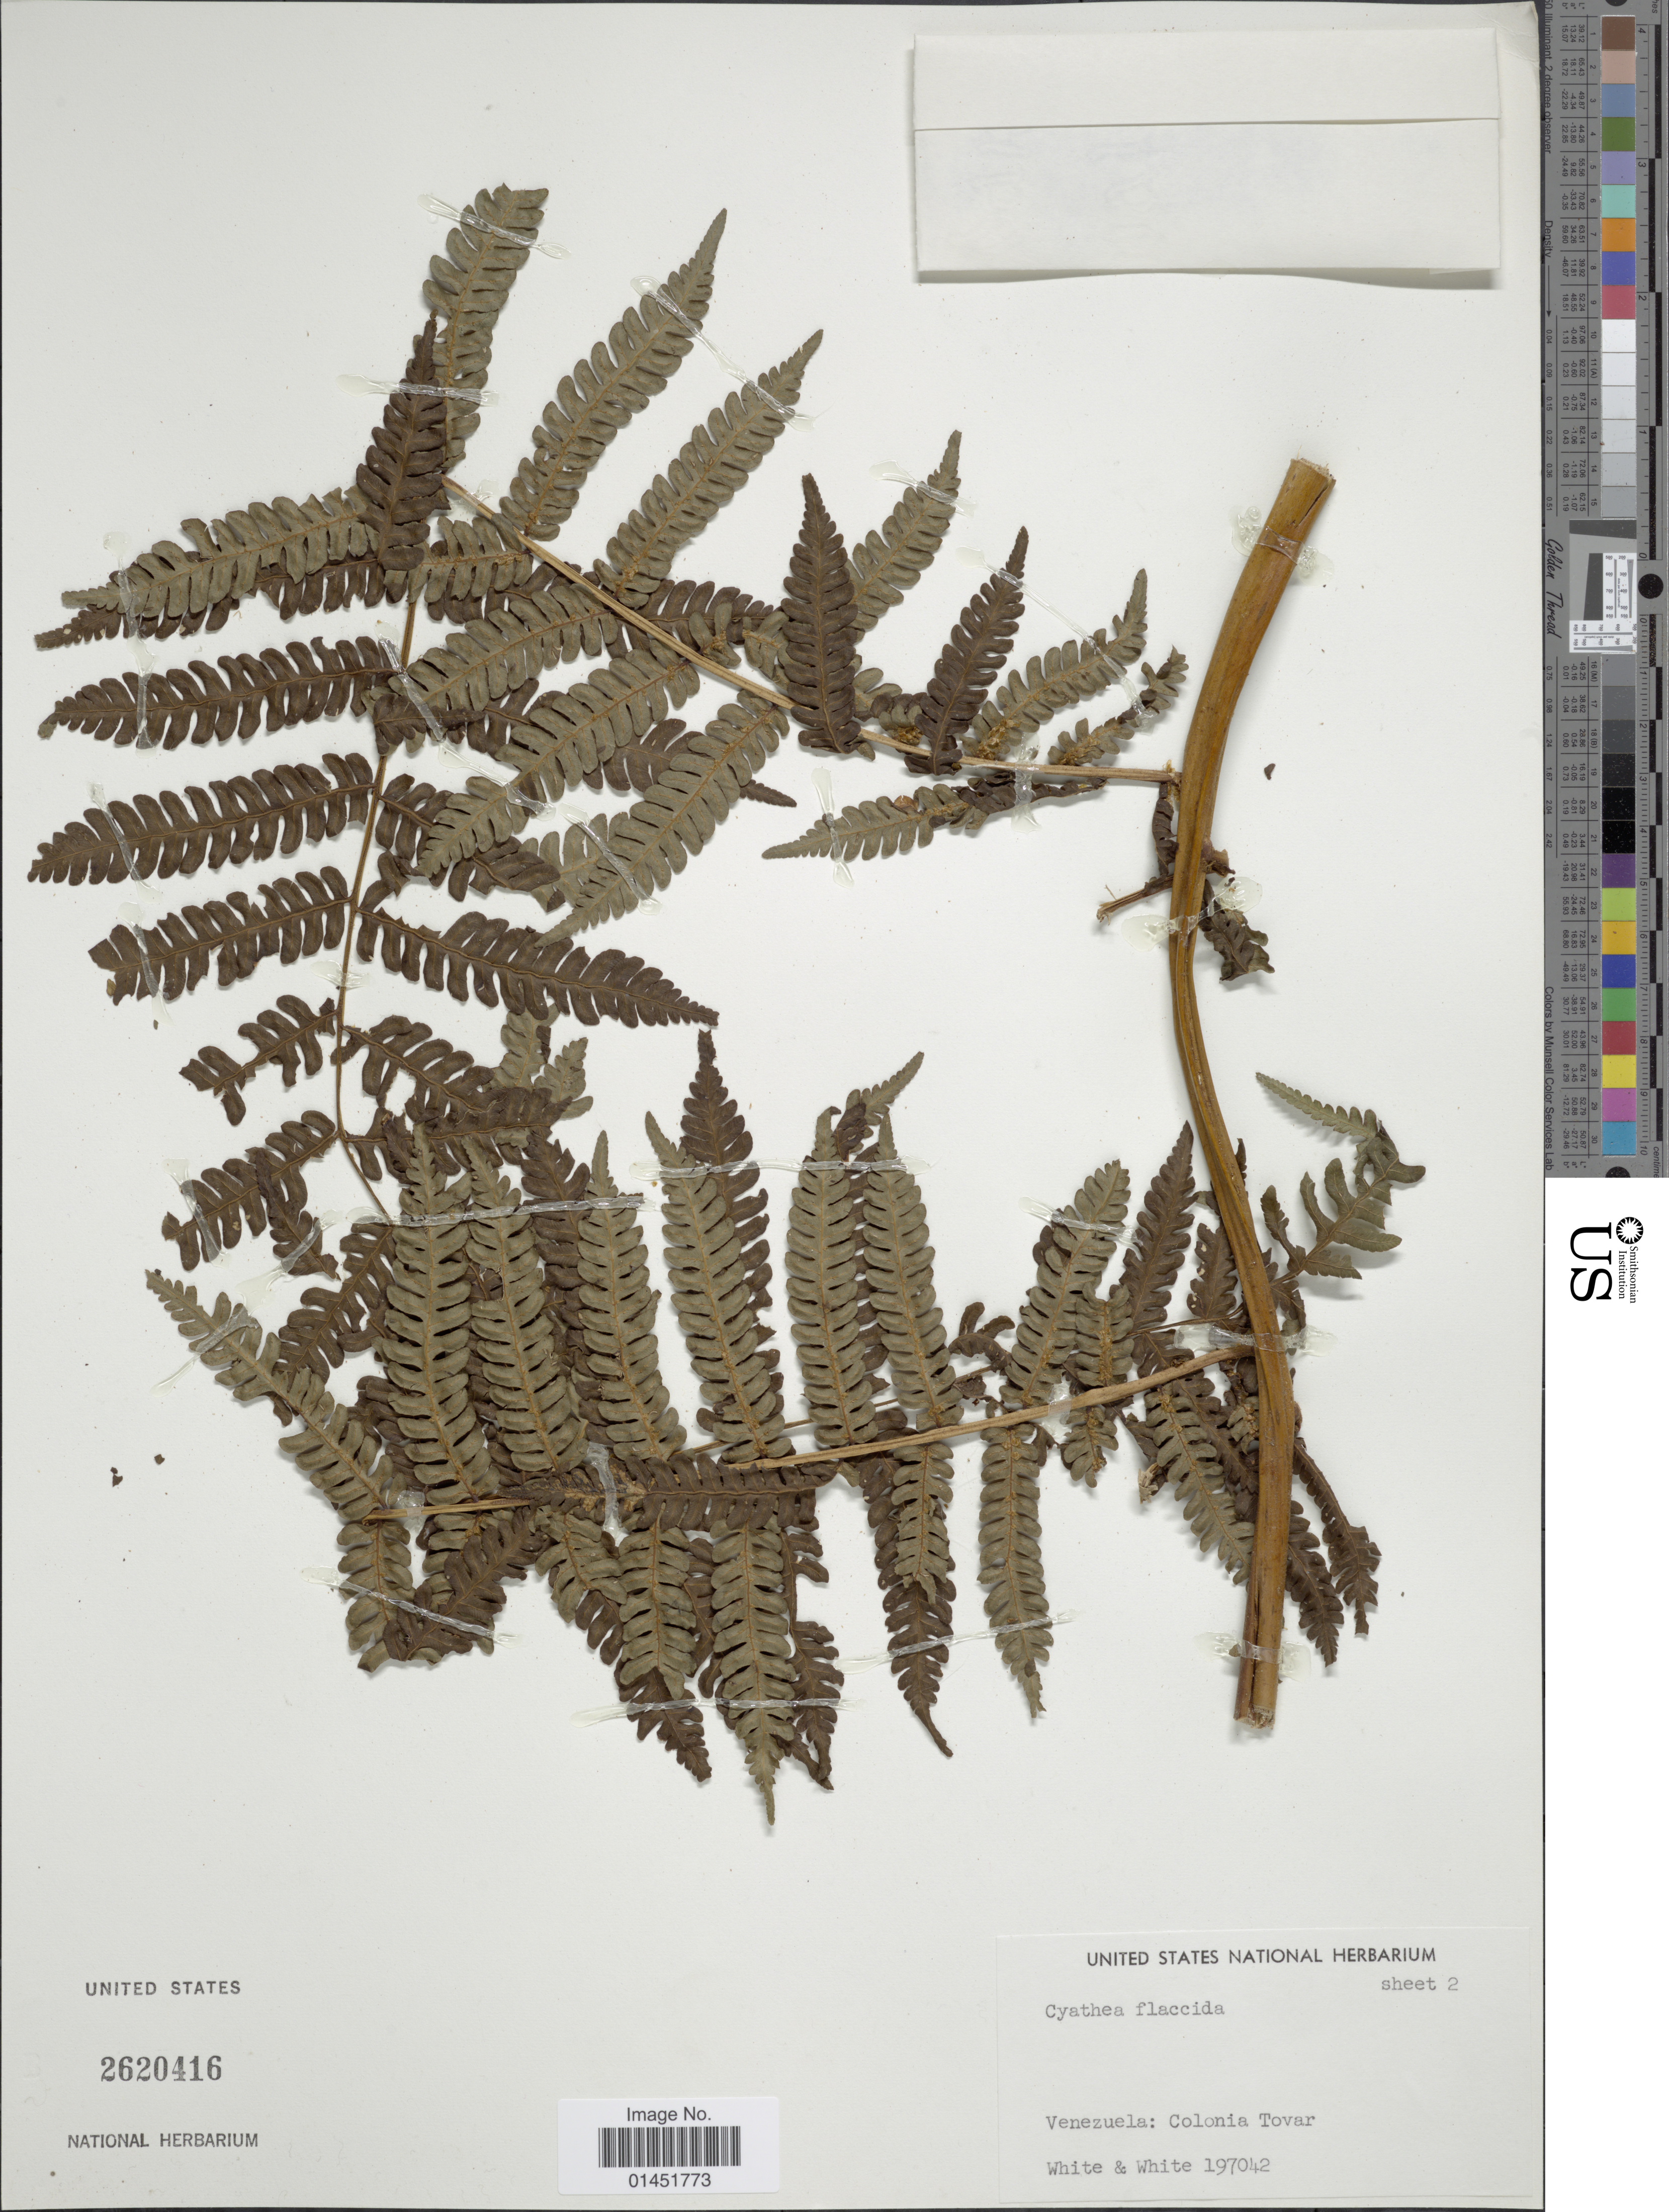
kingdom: Plantae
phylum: Tracheophyta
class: Polypodiopsida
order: Cyatheales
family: Cyatheaceae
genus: Cyathea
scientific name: Cyathea fulva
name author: (M. Martens & Galeotti) Fée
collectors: O. E. White & O. E. White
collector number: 197042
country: Venezuela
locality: Colonia Tovar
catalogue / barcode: US 2620416